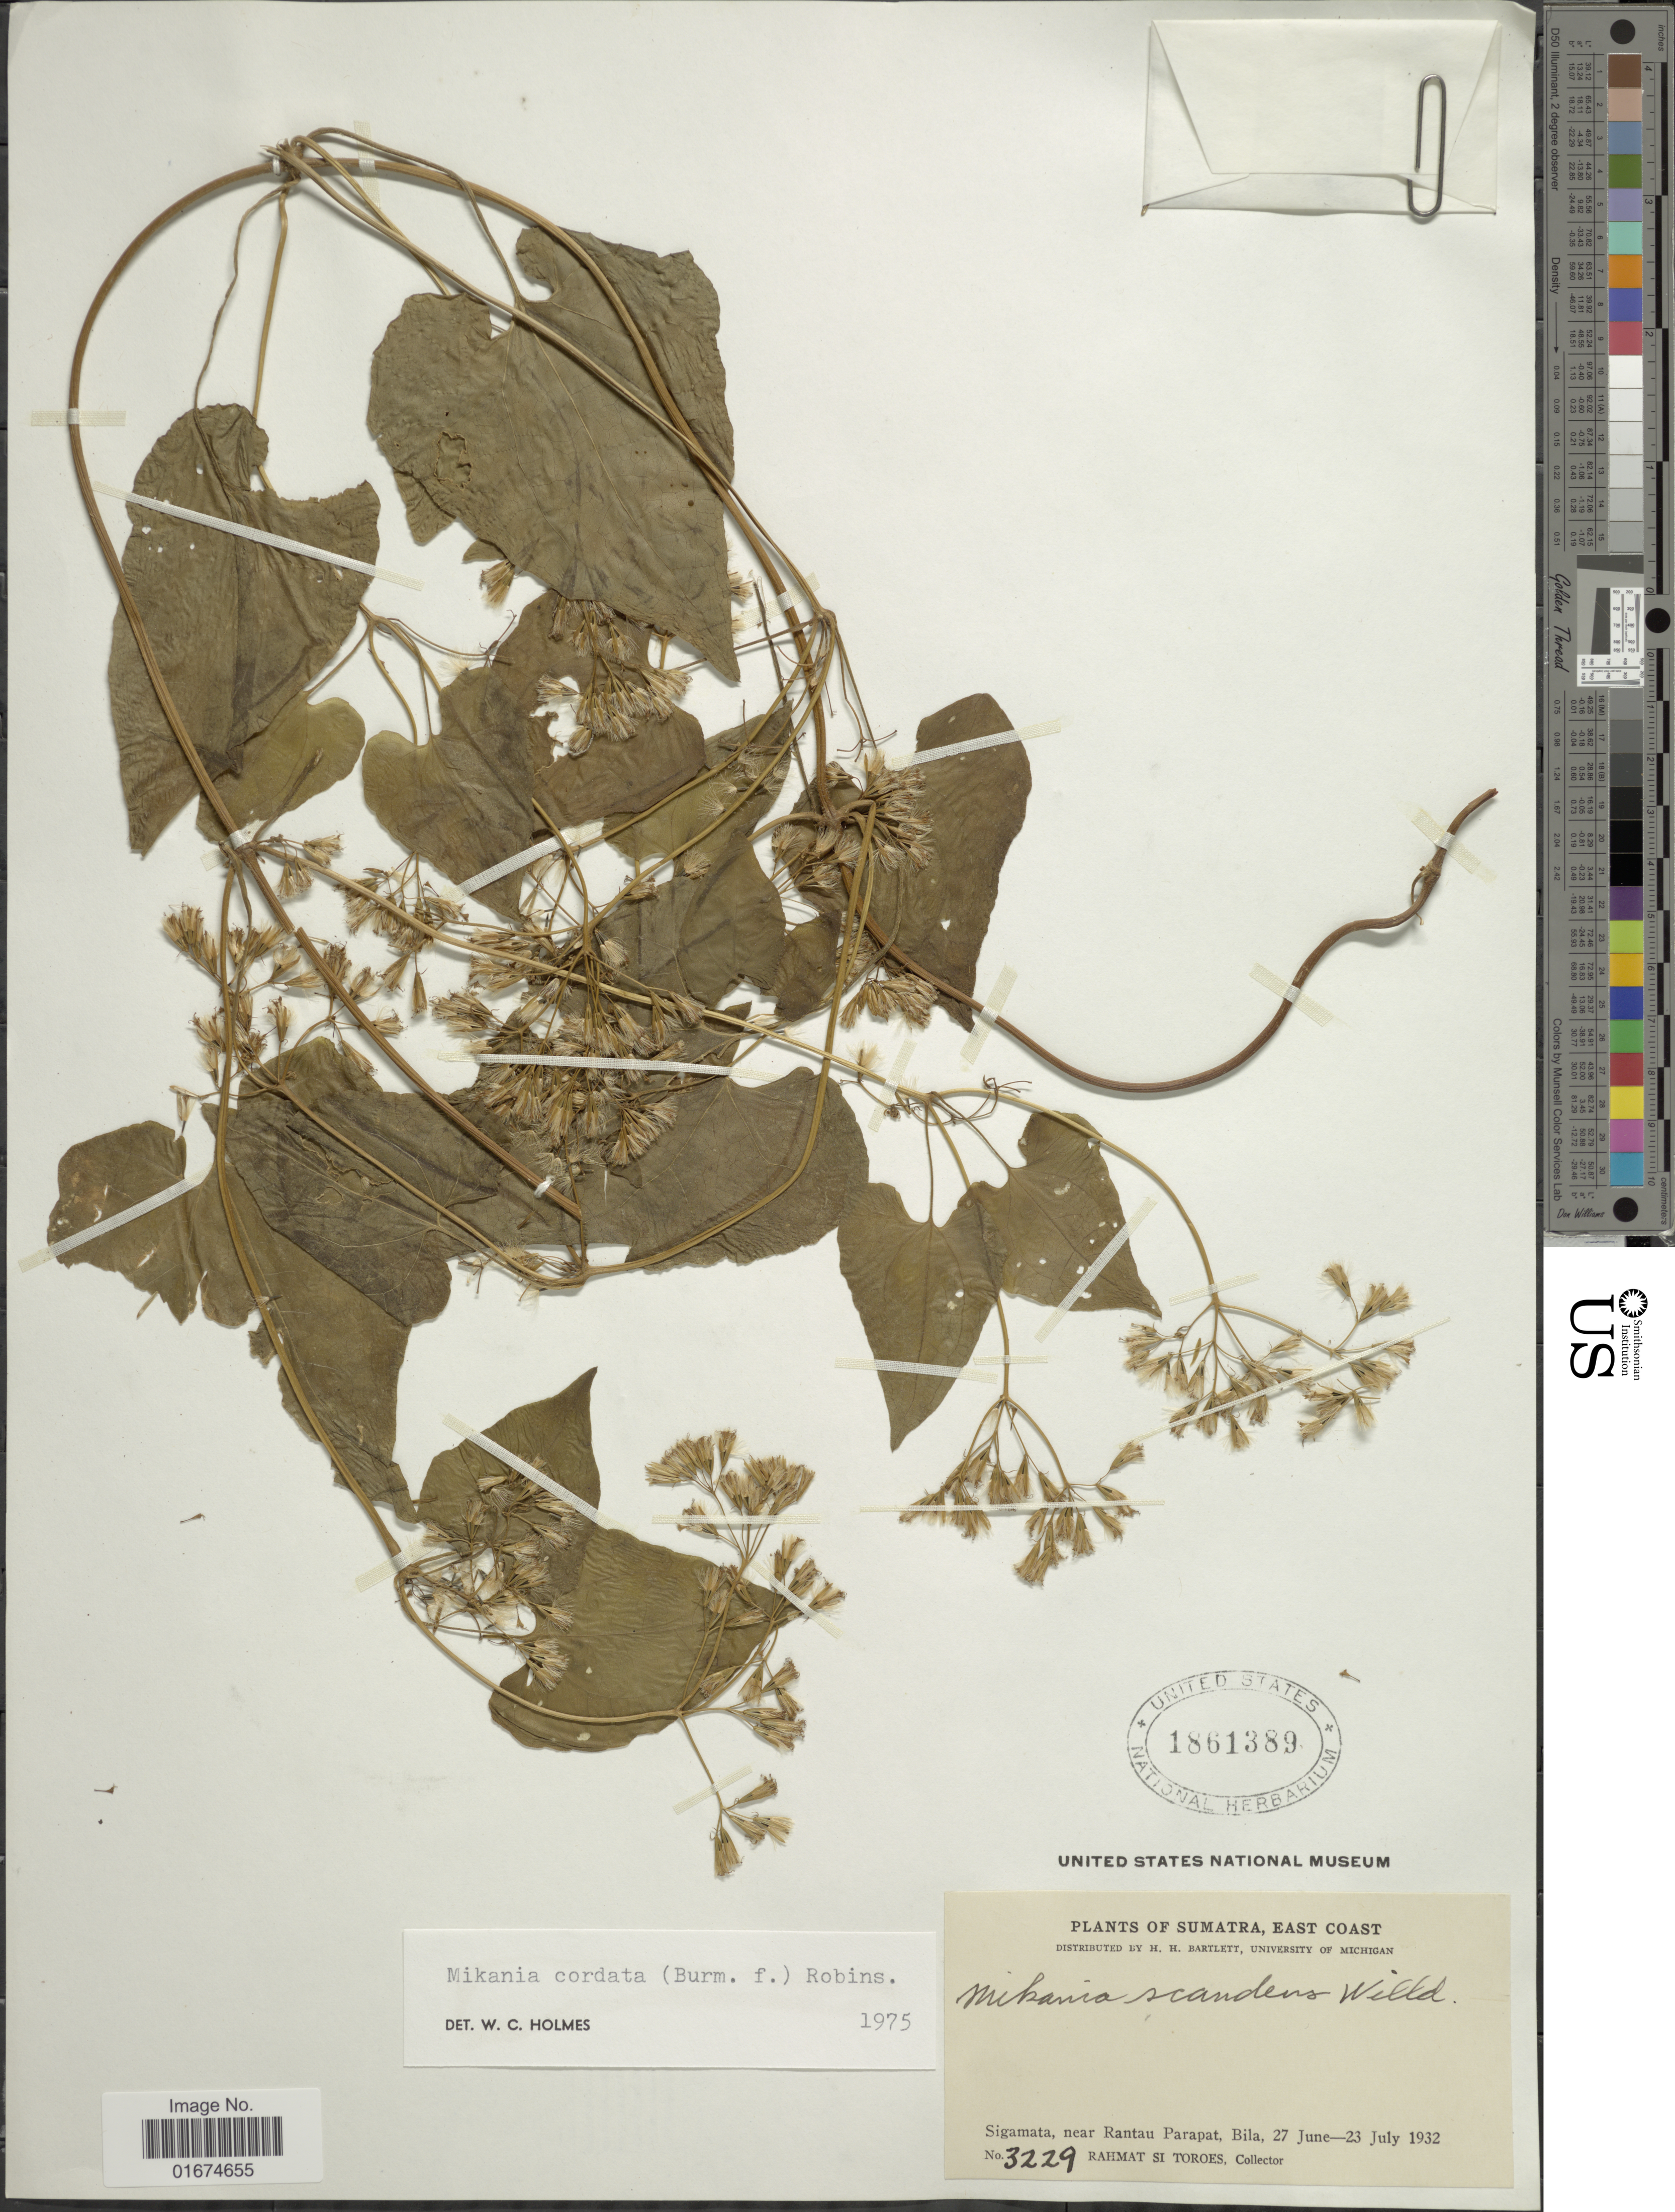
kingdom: Plantae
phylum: Tracheophyta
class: Magnoliopsida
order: Asterales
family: Asteraceae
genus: Mikania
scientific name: Mikania cordata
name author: (Burm. f.) B.L. Rob.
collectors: Rahmat Si Boeea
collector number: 3229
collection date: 1932-06-27/1932-07-23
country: Indonesia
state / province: Sumatra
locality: East Coast, Sigamata, near Rantau Parapat, Bila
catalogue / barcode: US 1861389